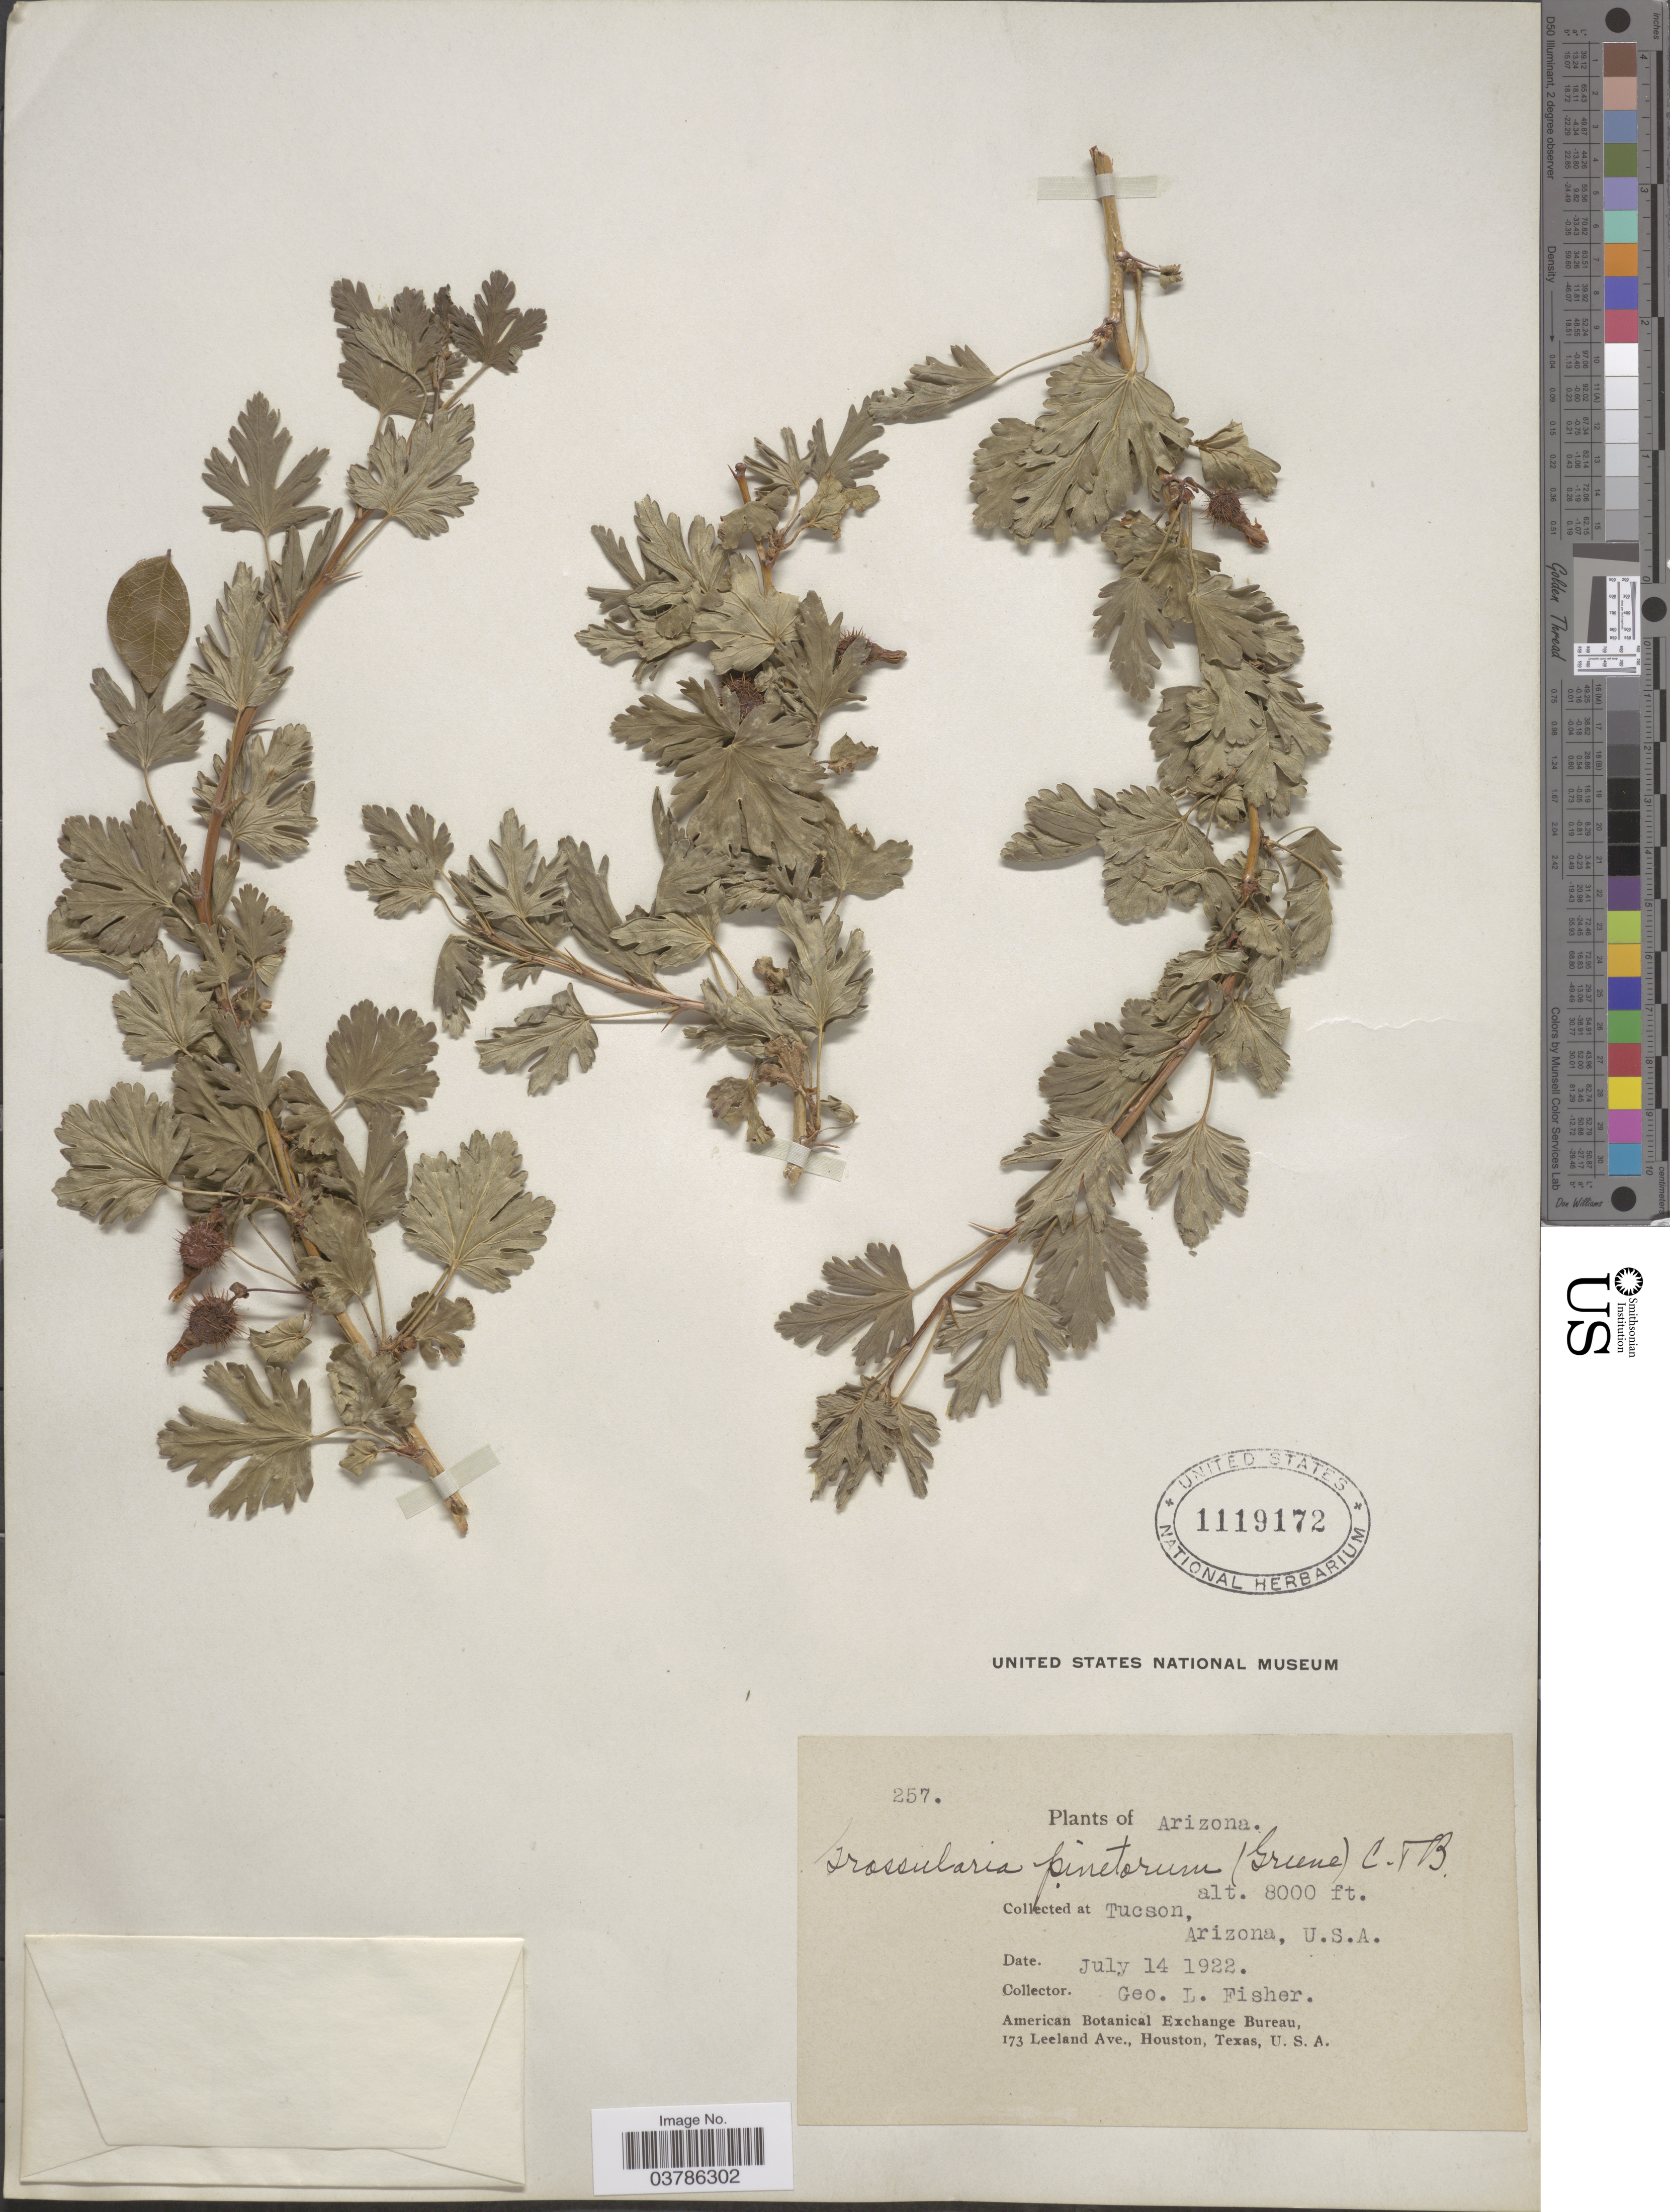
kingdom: Plantae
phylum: Tracheophyta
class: Magnoliopsida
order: Saxifragales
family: Grossulariaceae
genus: Ribes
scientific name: Ribes pinetorum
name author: Greene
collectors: G. L. Fisher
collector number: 257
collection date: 1922-07-14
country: United States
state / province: Arizona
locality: Tucson.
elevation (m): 2438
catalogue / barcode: US 1119172